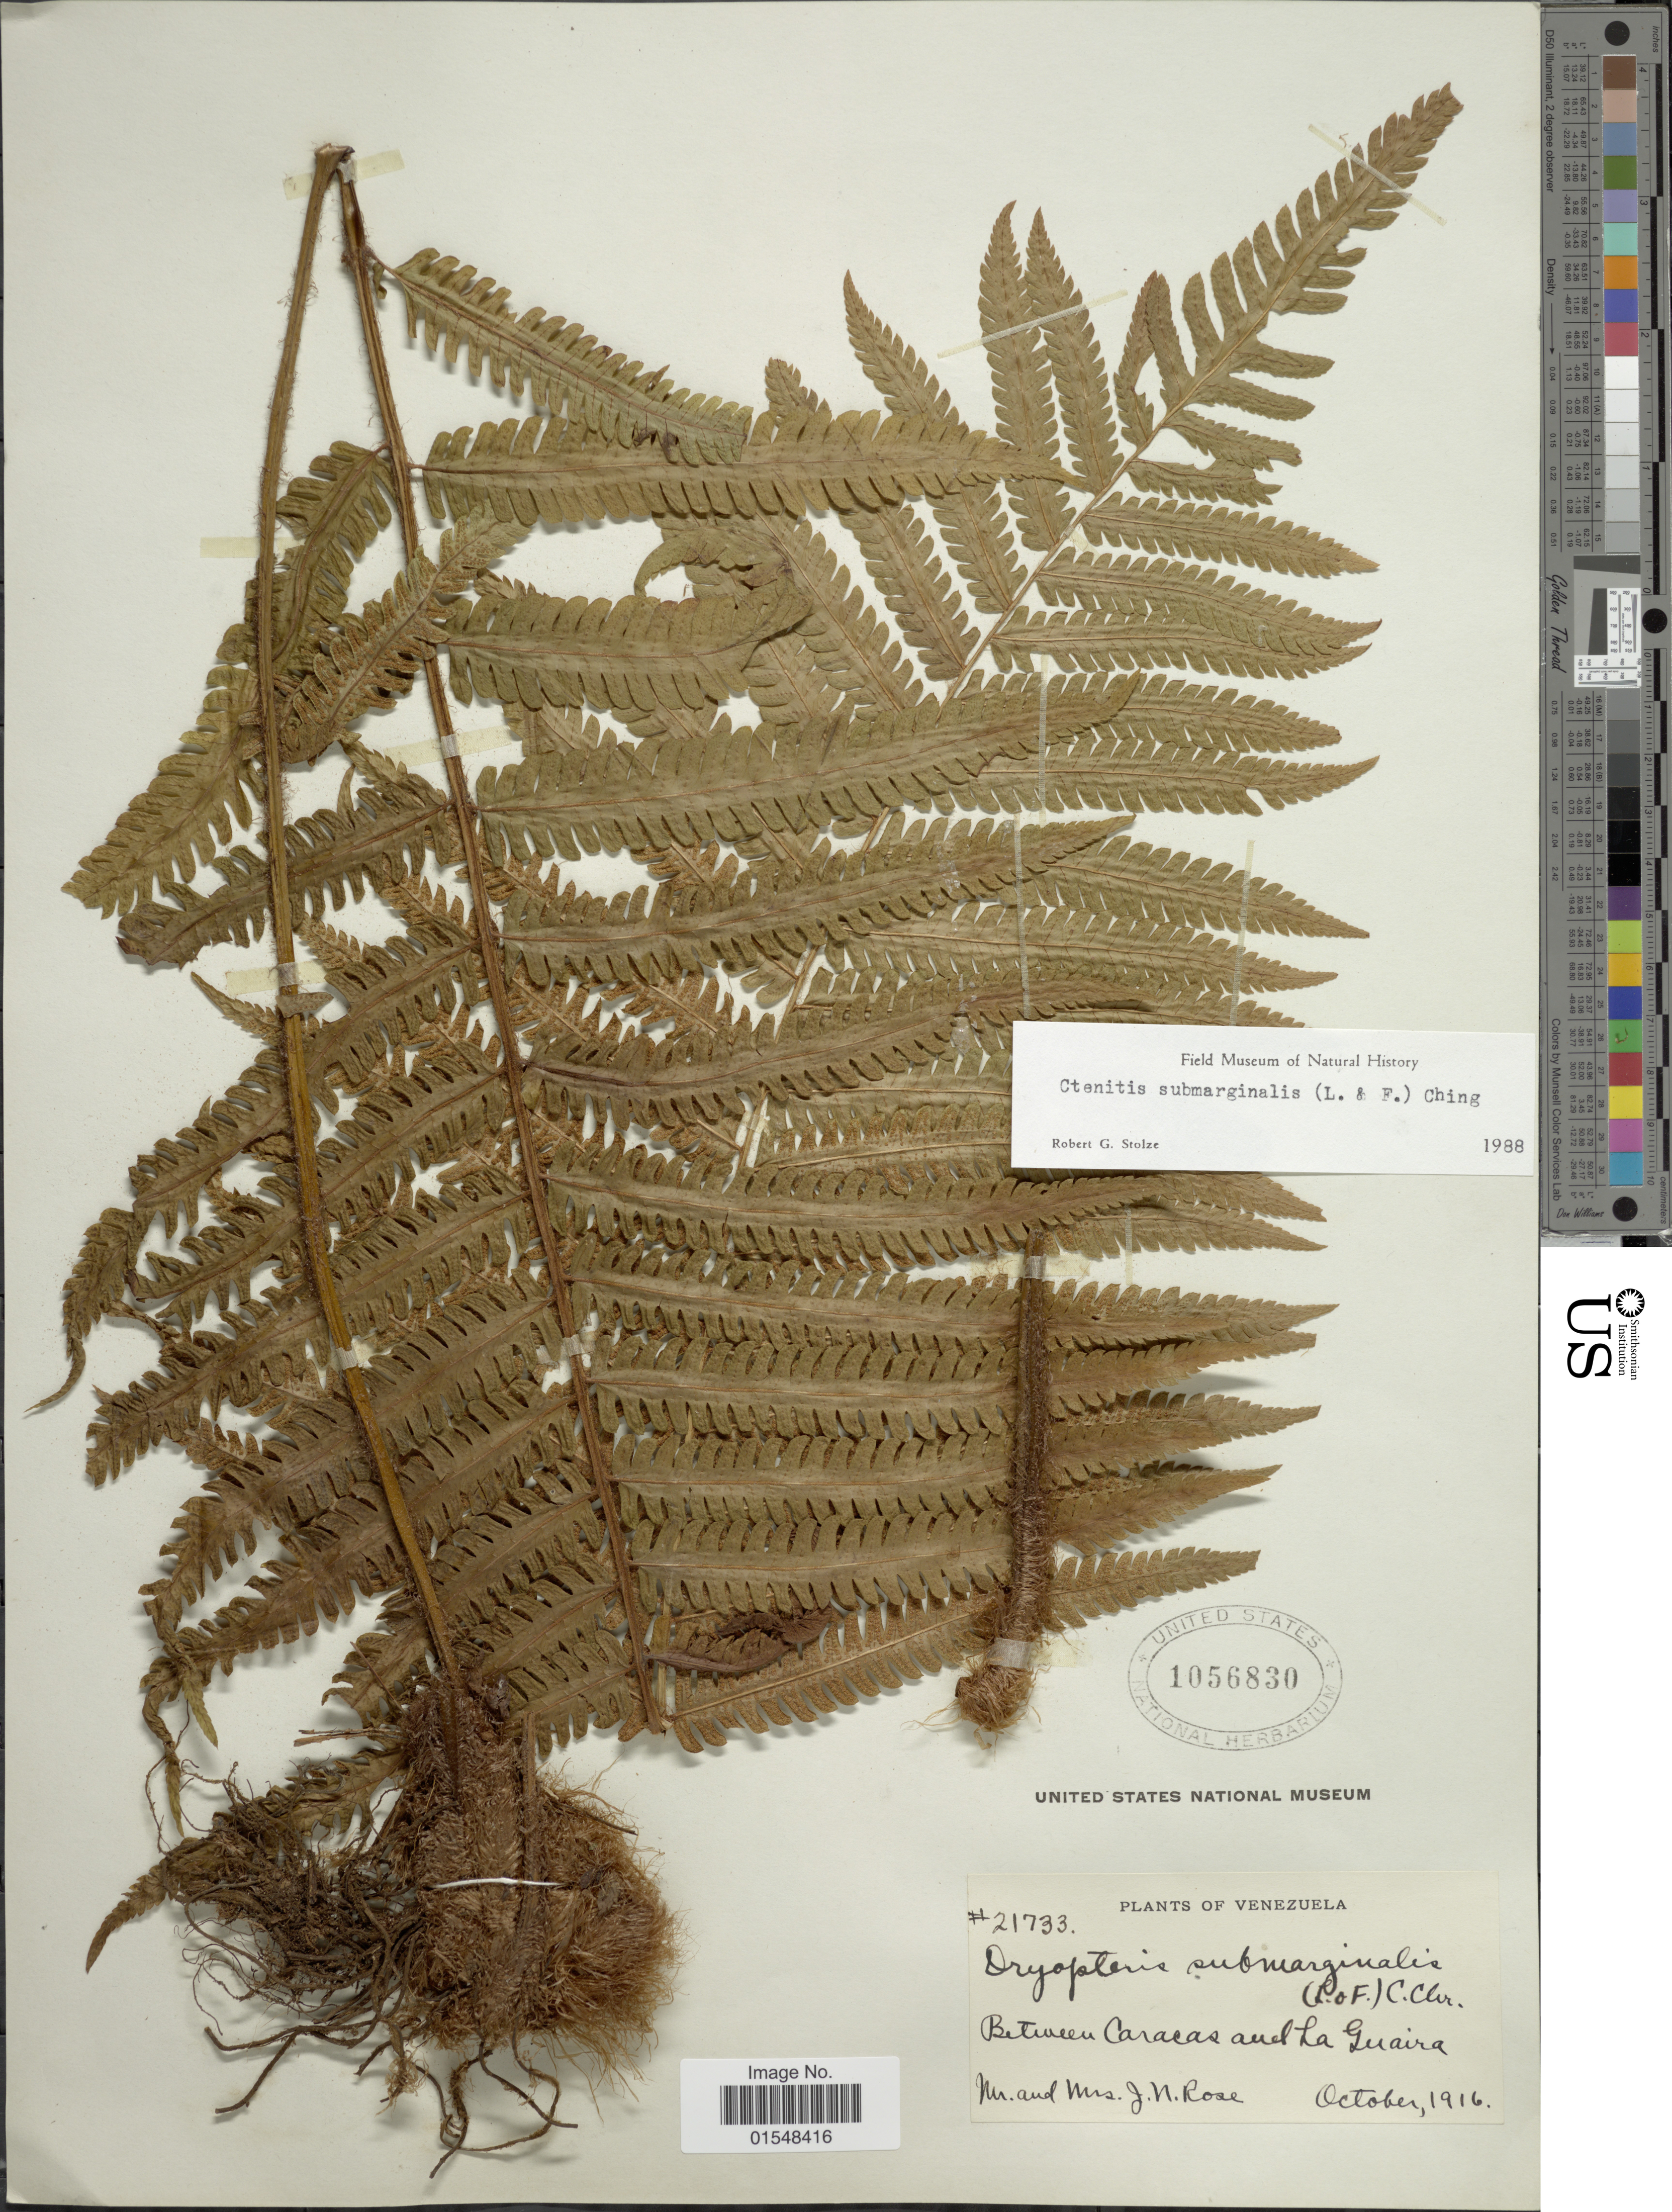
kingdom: Plantae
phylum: Tracheophyta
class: Polypodiopsida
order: Polypodiales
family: Dryopteridaceae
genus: Ctenitis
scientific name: Ctenitis submarginalis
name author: (Langsd. & Fisch.) Ching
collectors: J. N. Rose & L. B. Rose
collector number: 21733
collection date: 1916-10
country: Venezuela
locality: Between Caracas and La Guaira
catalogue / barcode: US 1056830